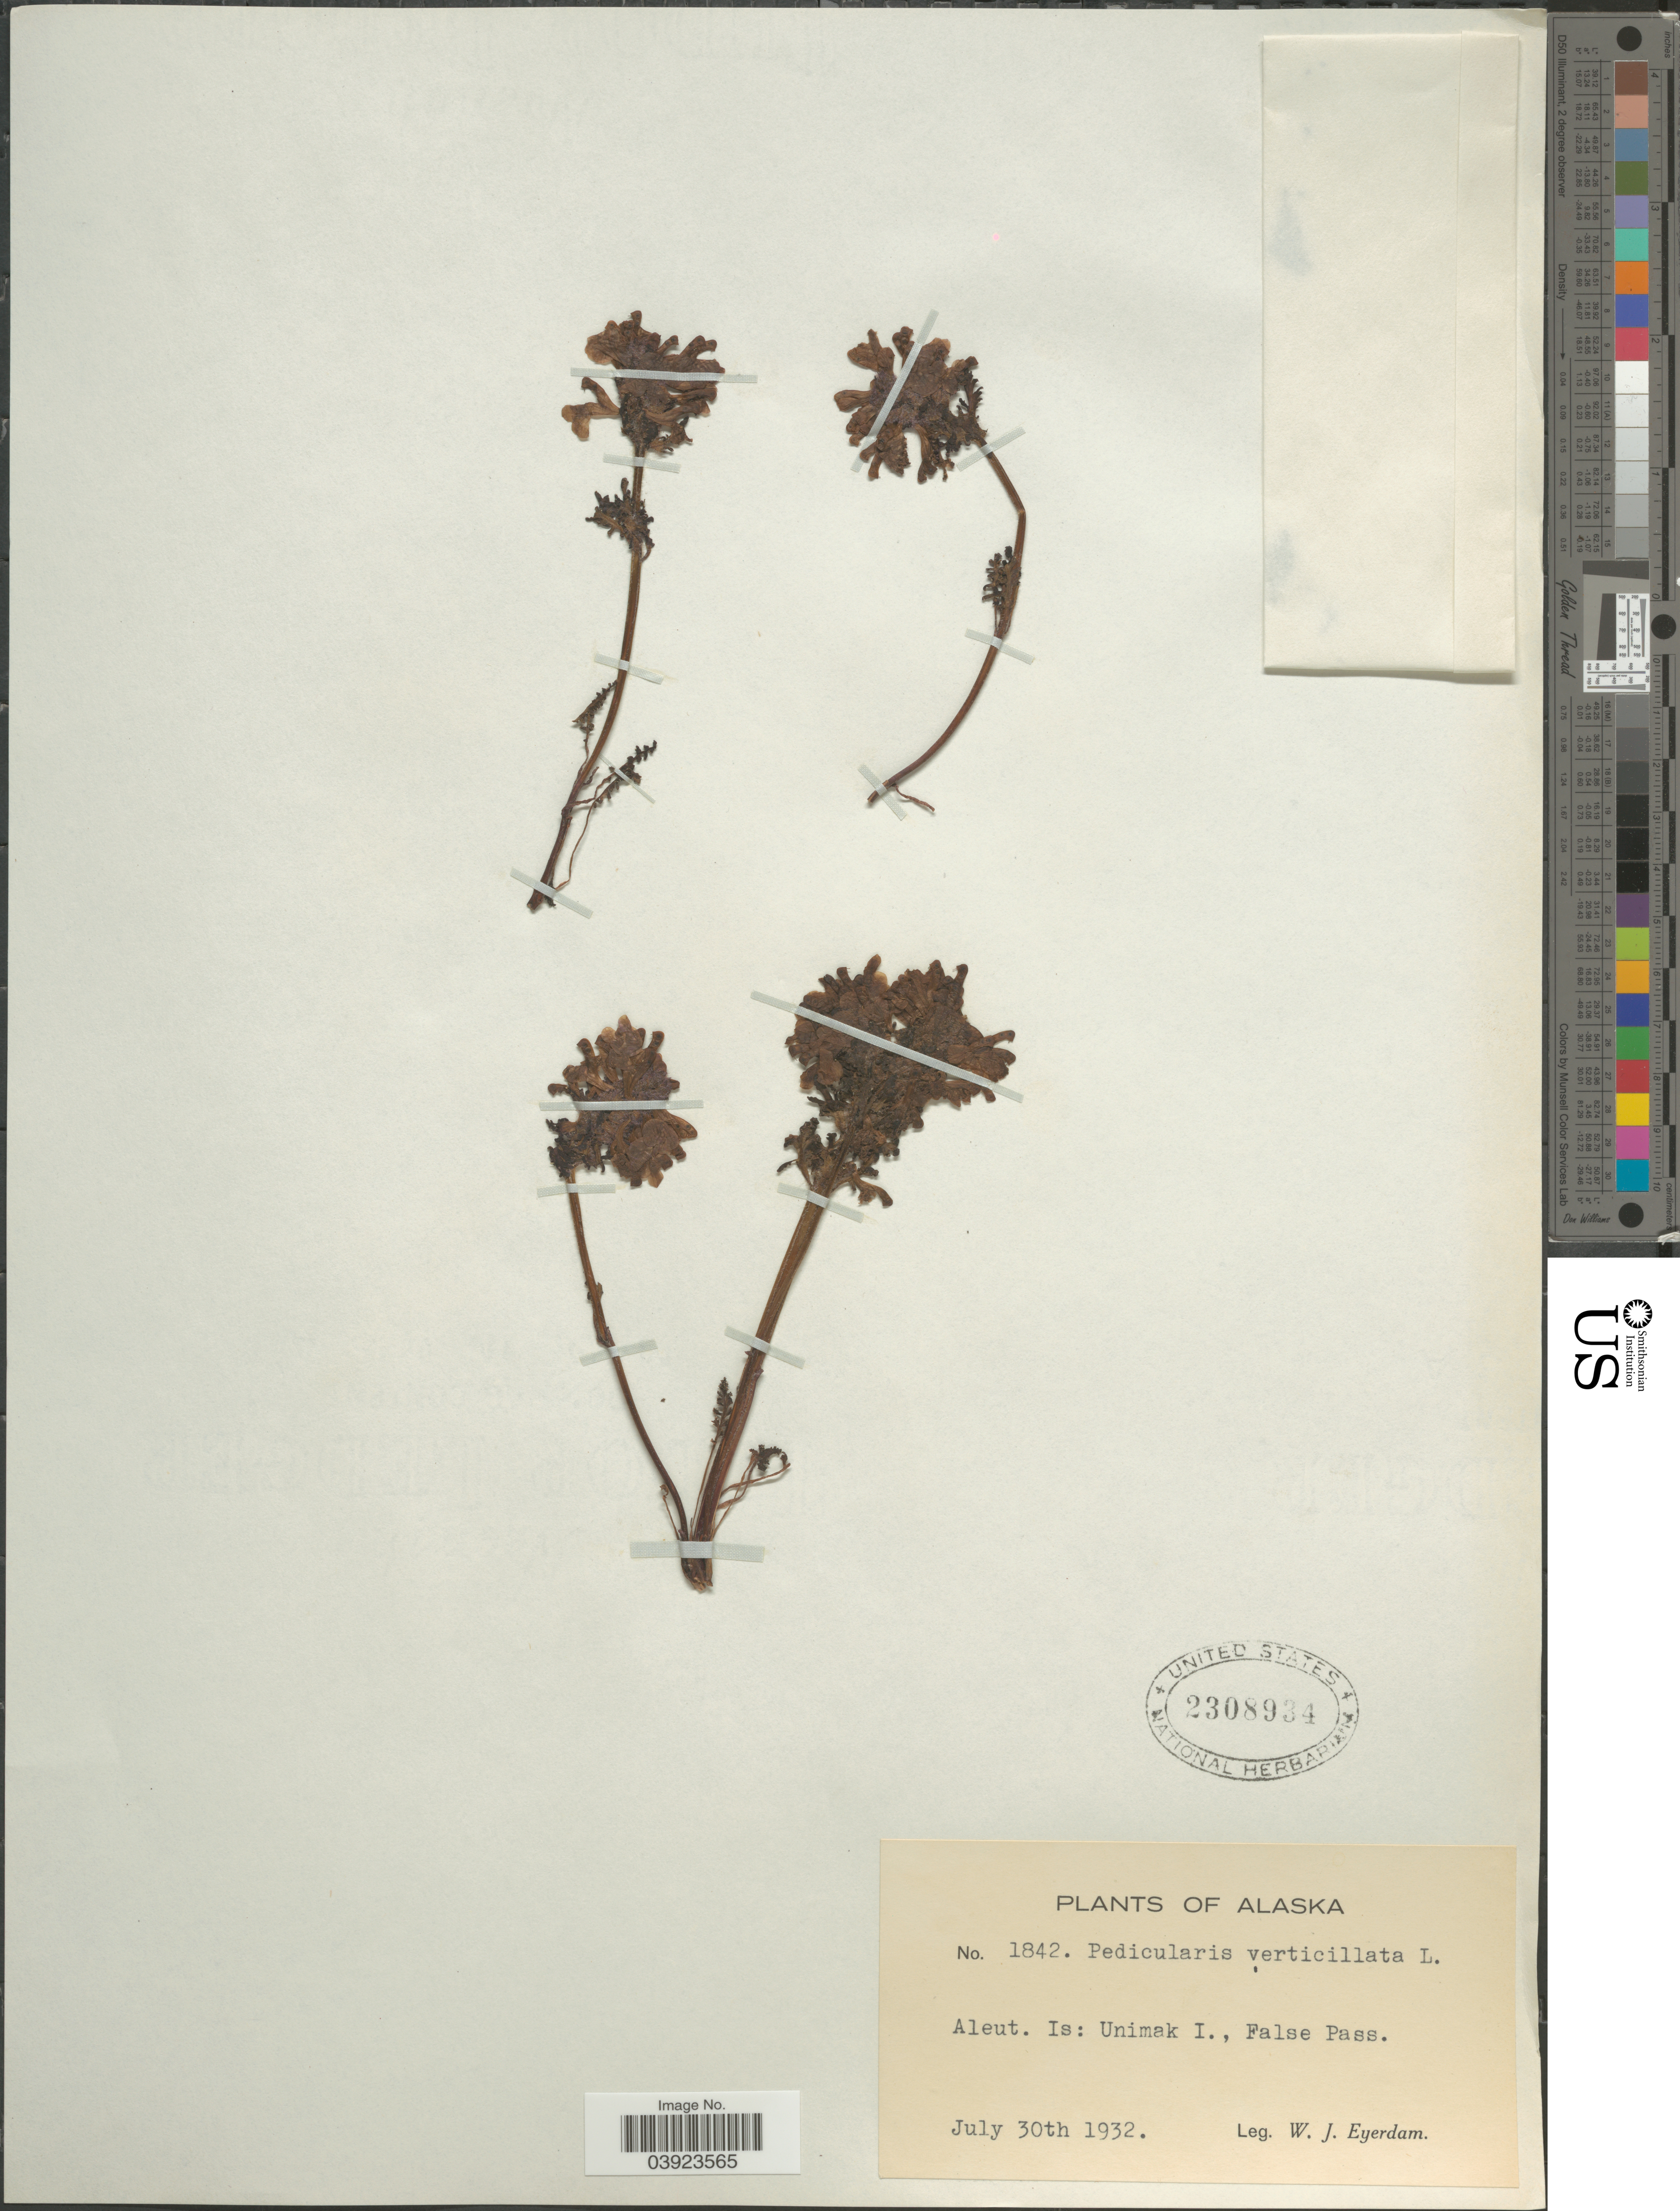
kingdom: Plantae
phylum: Tracheophyta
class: Magnoliopsida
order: Lamiales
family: Orobanchaceae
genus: Pedicularis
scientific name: Pedicularis verticillata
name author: L.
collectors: W. J. Eyerdam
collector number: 1842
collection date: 1932-07-30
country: United States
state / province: Alaska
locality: Aleut. Is: Unimak I., False Pass.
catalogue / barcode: US 2308934